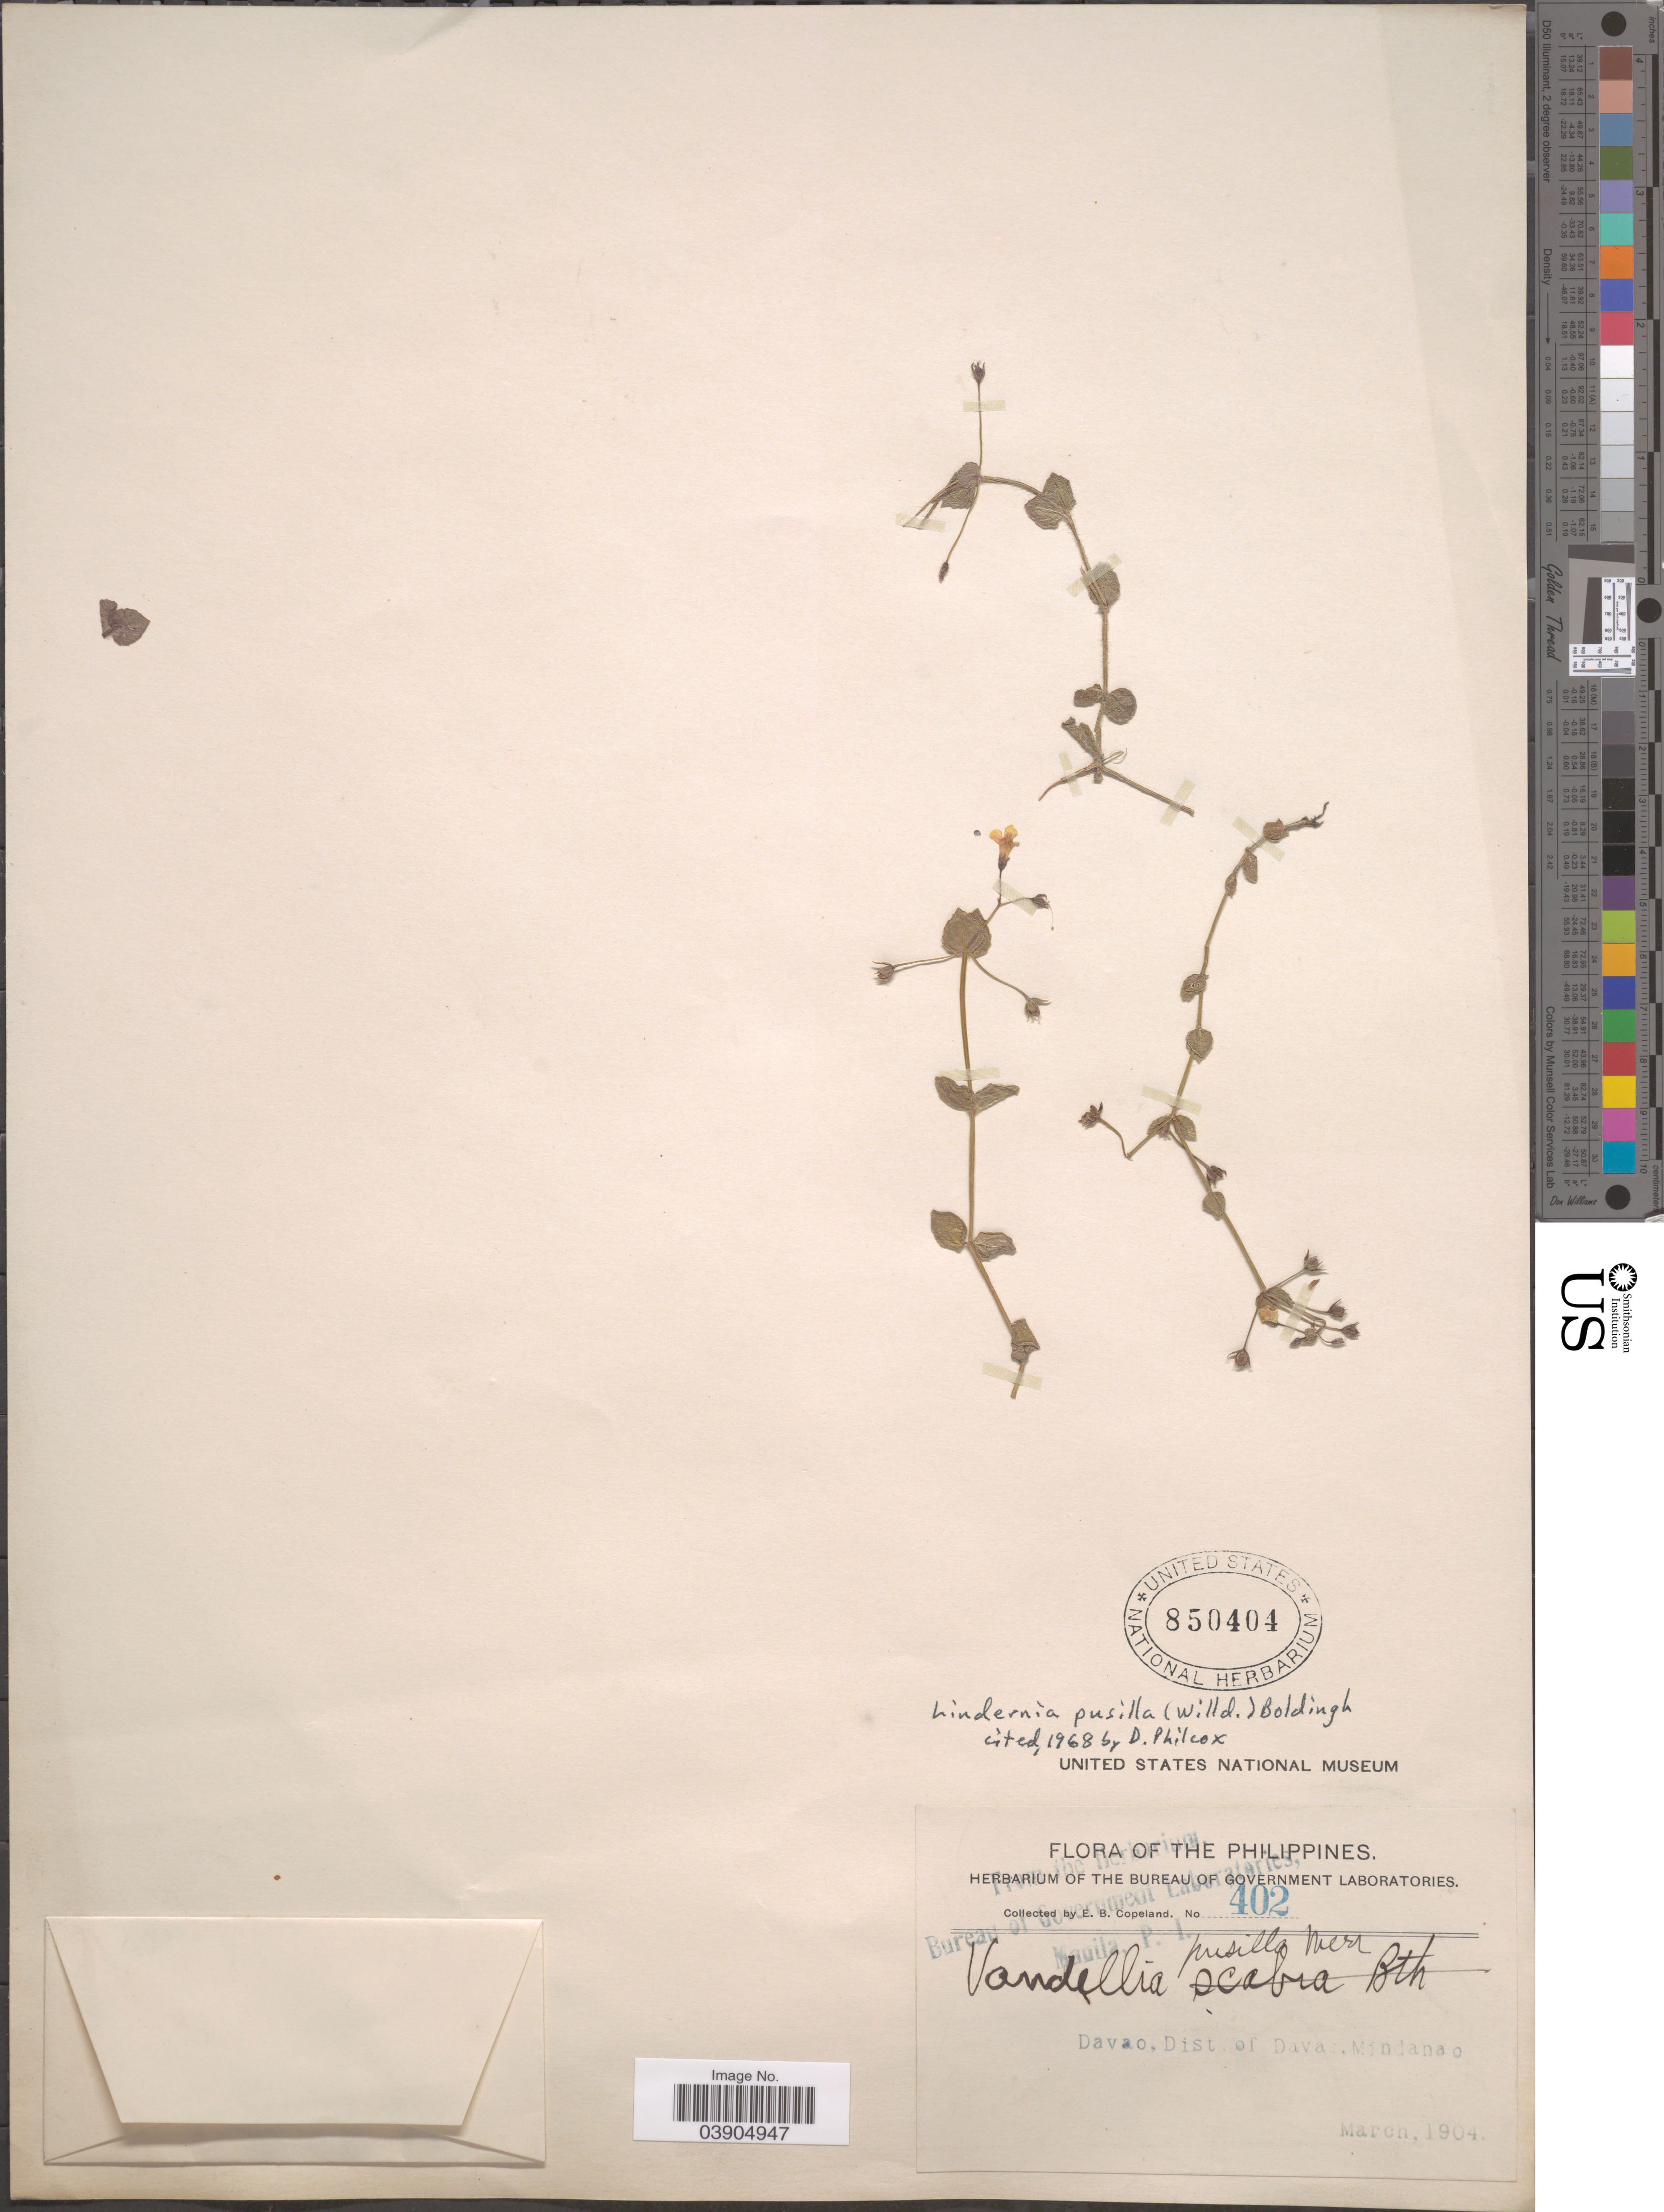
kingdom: Plantae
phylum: Tracheophyta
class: Magnoliopsida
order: Lamiales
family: Linderniaceae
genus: Lindernia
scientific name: Lindernia pusilla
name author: (Willd.) Bold.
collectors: E. B. Copeland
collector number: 402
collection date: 1904-03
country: Philippines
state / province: Davao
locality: Davao, Dist. of Davao, Mindanao.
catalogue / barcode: US 850404